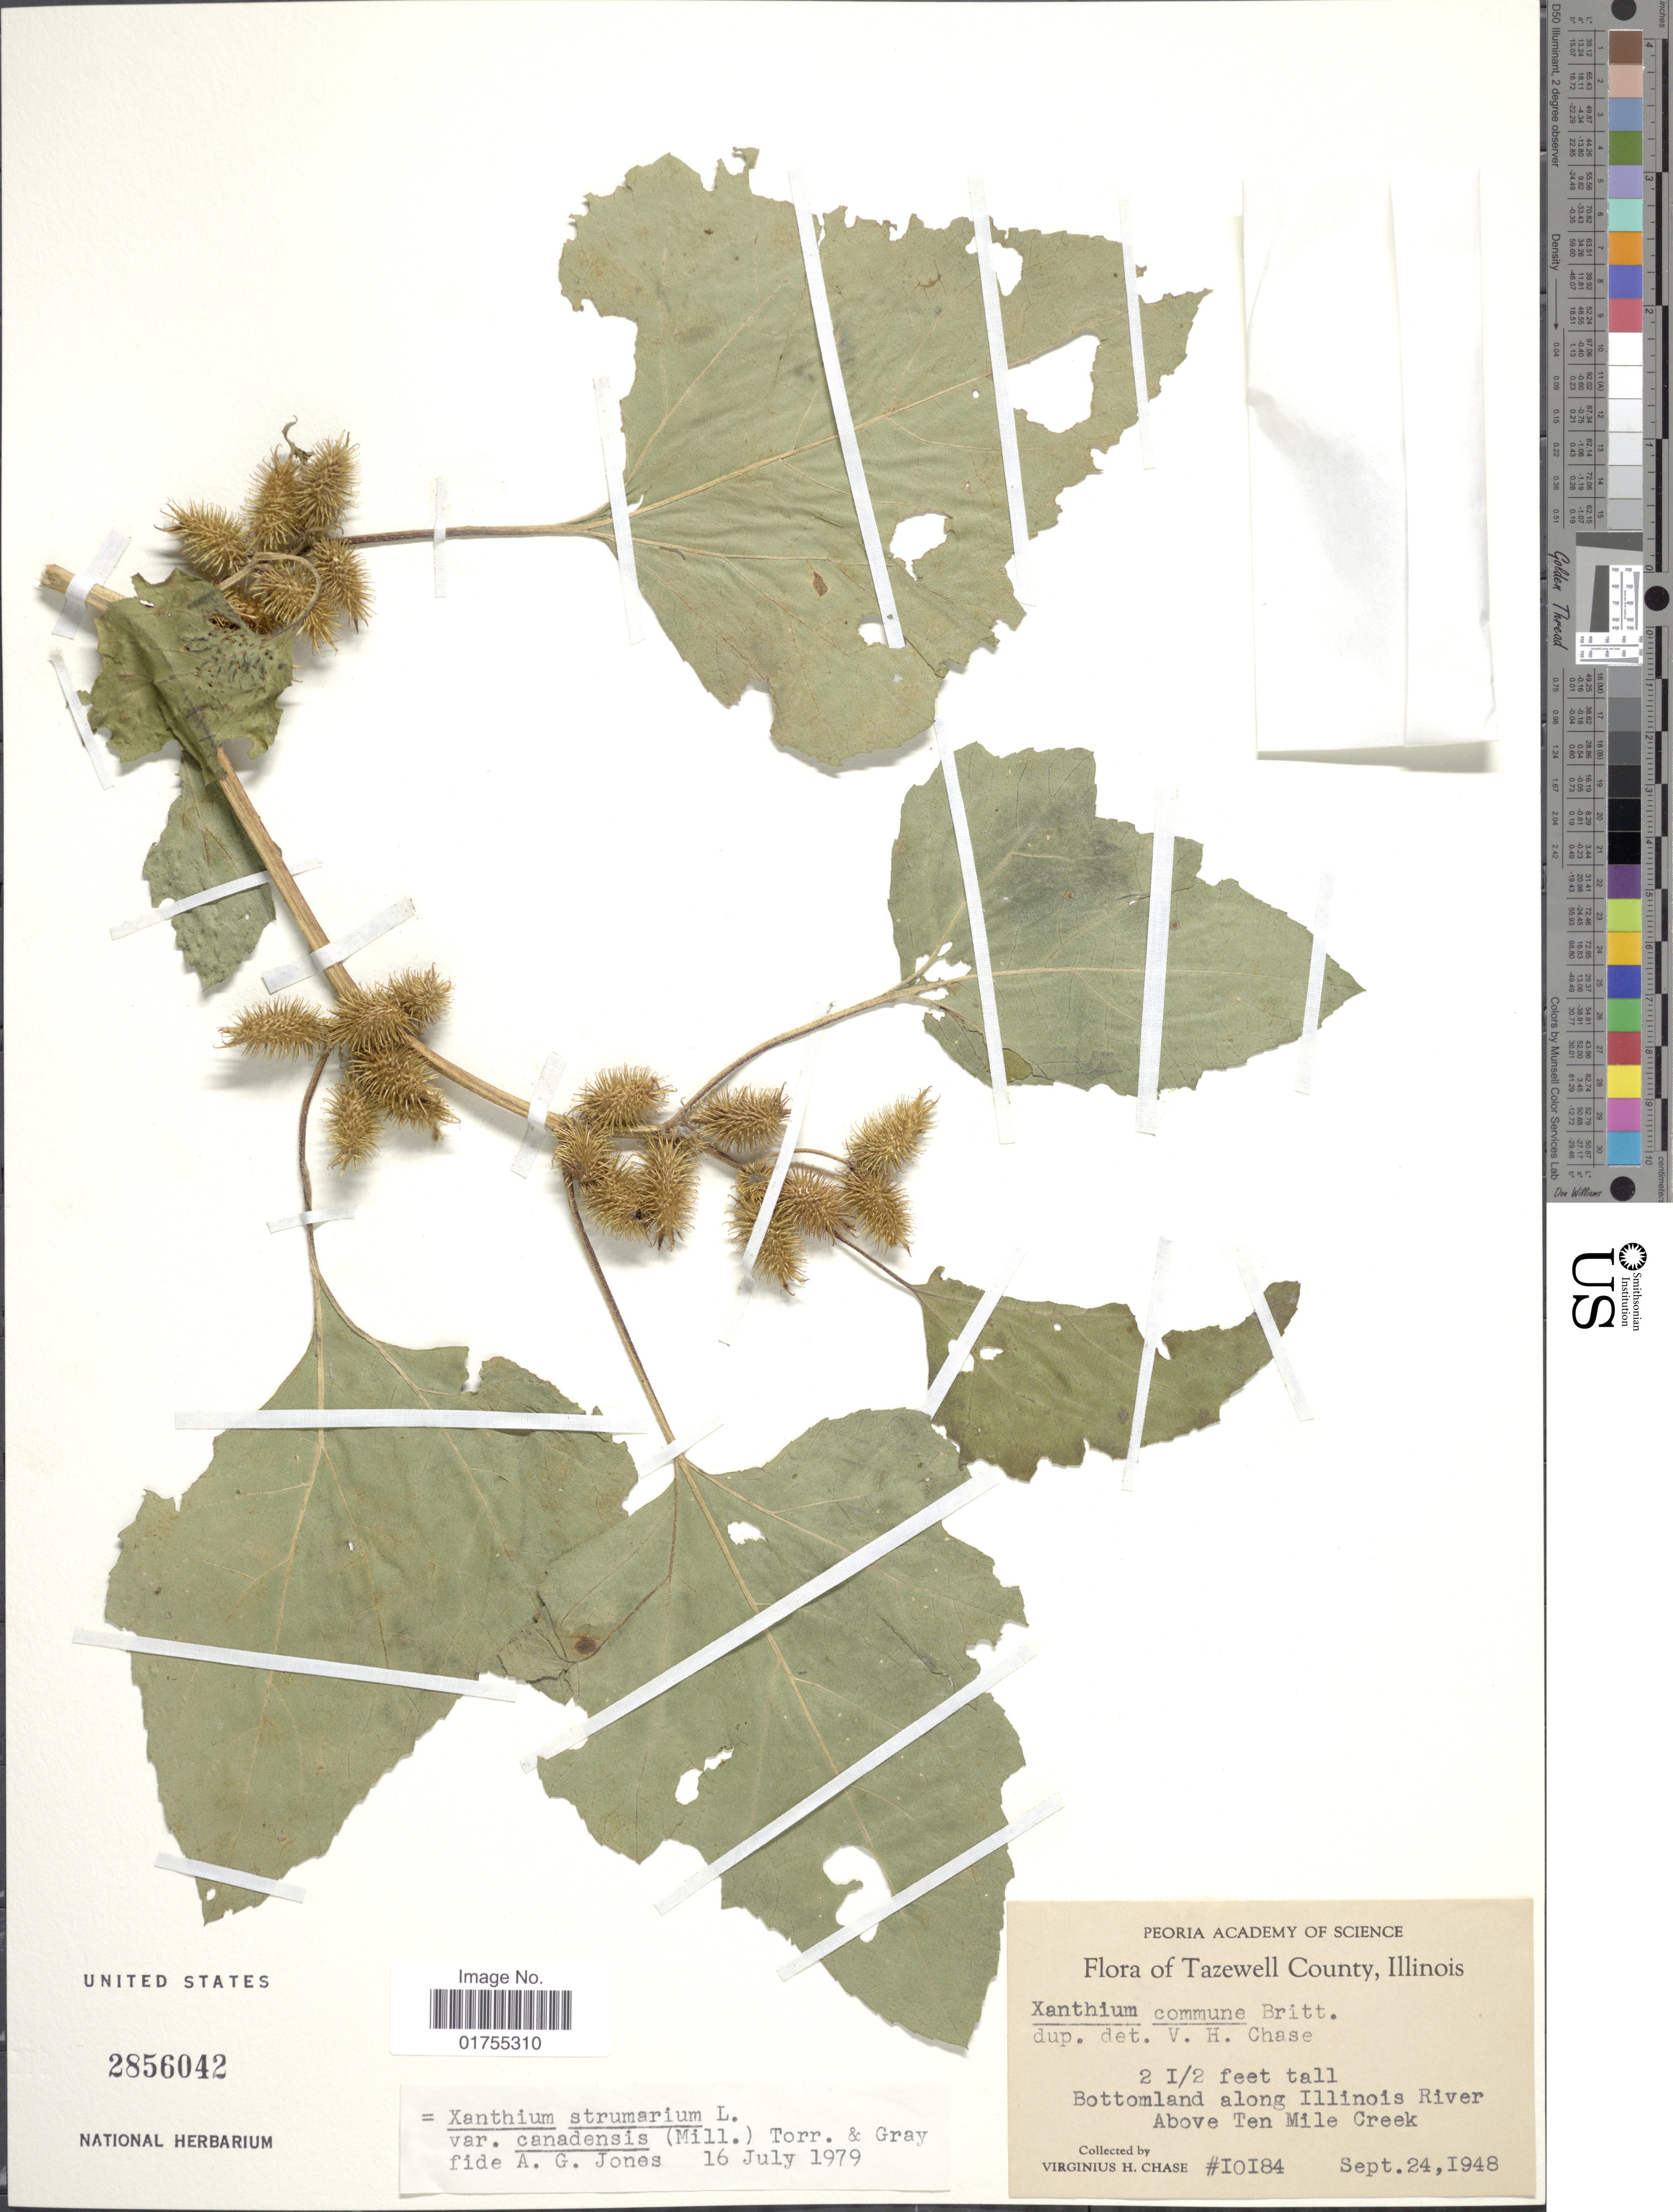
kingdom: Plantae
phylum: Tracheophyta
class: Magnoliopsida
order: Asterales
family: Asteraceae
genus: Xanthium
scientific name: Xanthium strumarium var. canadense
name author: (Mill.) Torr. & A. Gray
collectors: V. H. Chase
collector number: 10184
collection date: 1948-09-24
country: United States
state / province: Illinois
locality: Tazewell County, Bottomland along Illinois River, Above Ten Mile Creek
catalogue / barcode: US 2856042